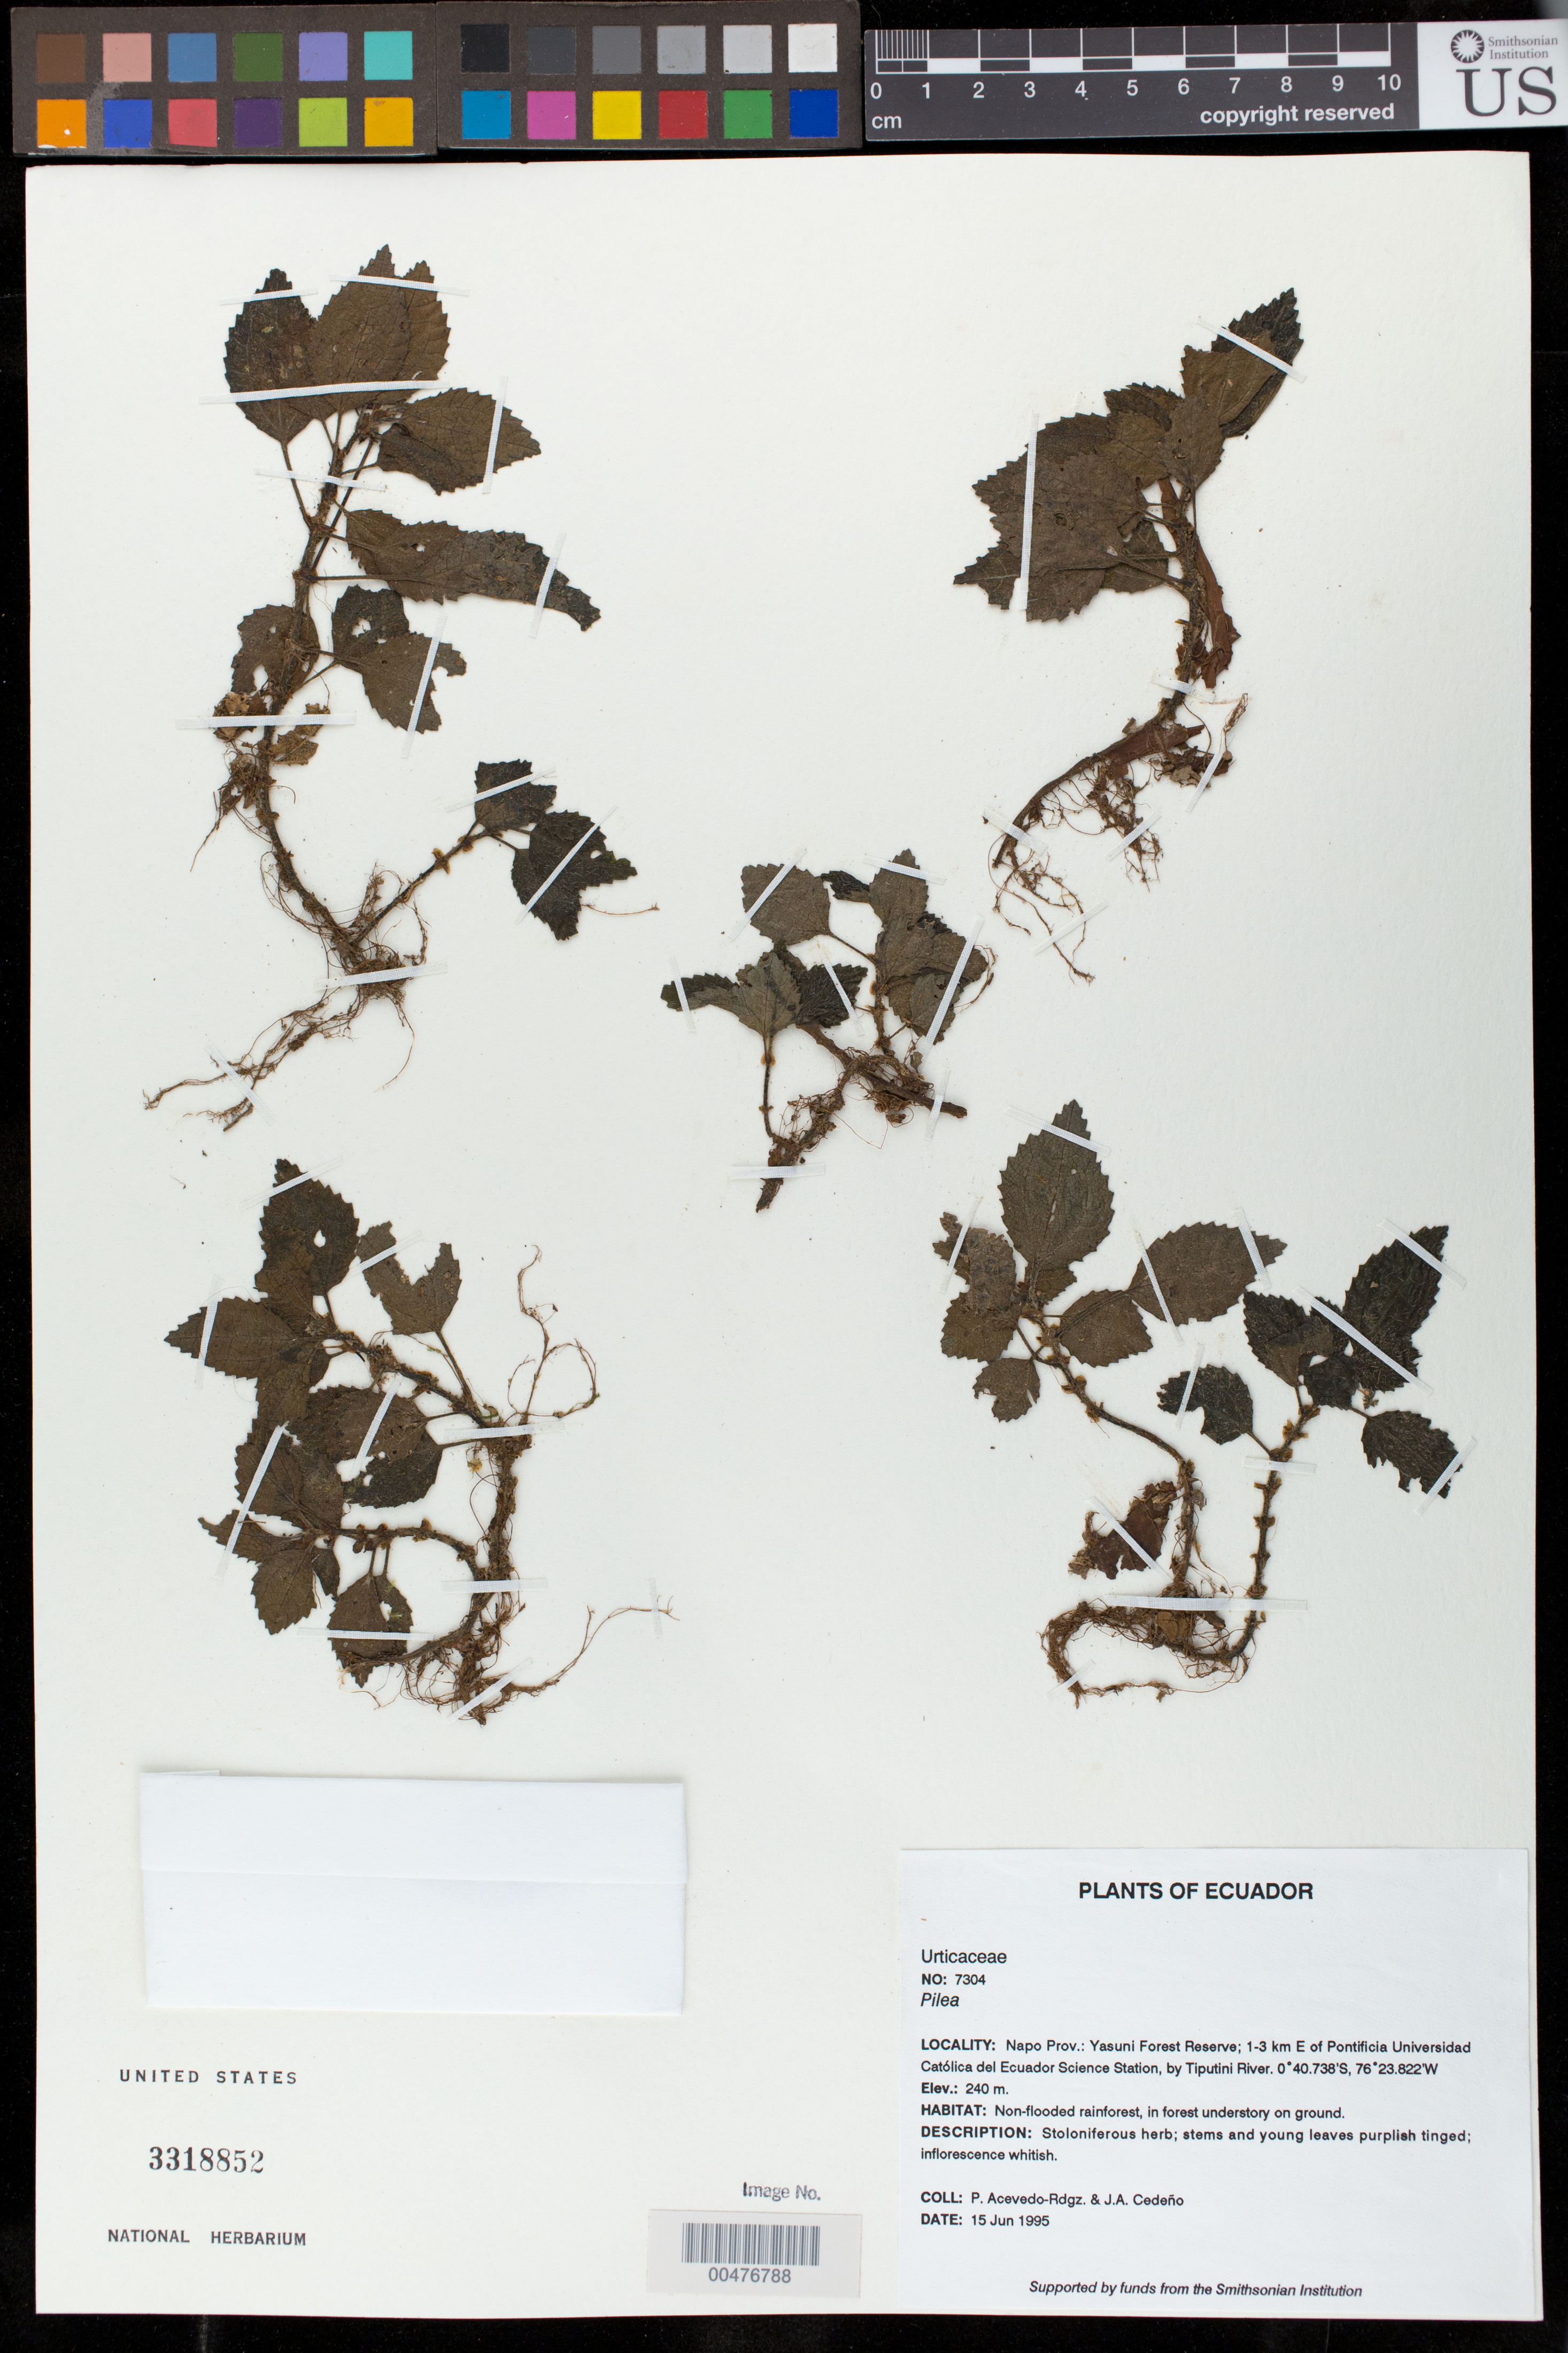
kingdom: Plantae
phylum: Tracheophyta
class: Magnoliopsida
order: Rosales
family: Urticaceae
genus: Pilea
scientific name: Pilea sp.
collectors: P. Acevedo-Rodr. & J. A. Cedeño M.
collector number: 7304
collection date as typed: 15 Jun 1995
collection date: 1995-06-15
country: Ecuador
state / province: Napo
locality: Napo Prov.: Yasuni Forest Reserve; 1-3 km E of Pontificia Universidad Católica del Ecuador Science Station by Tiputini River.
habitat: Non-flooded rainforest, in forest understory on ground.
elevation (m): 240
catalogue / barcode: US 3318852